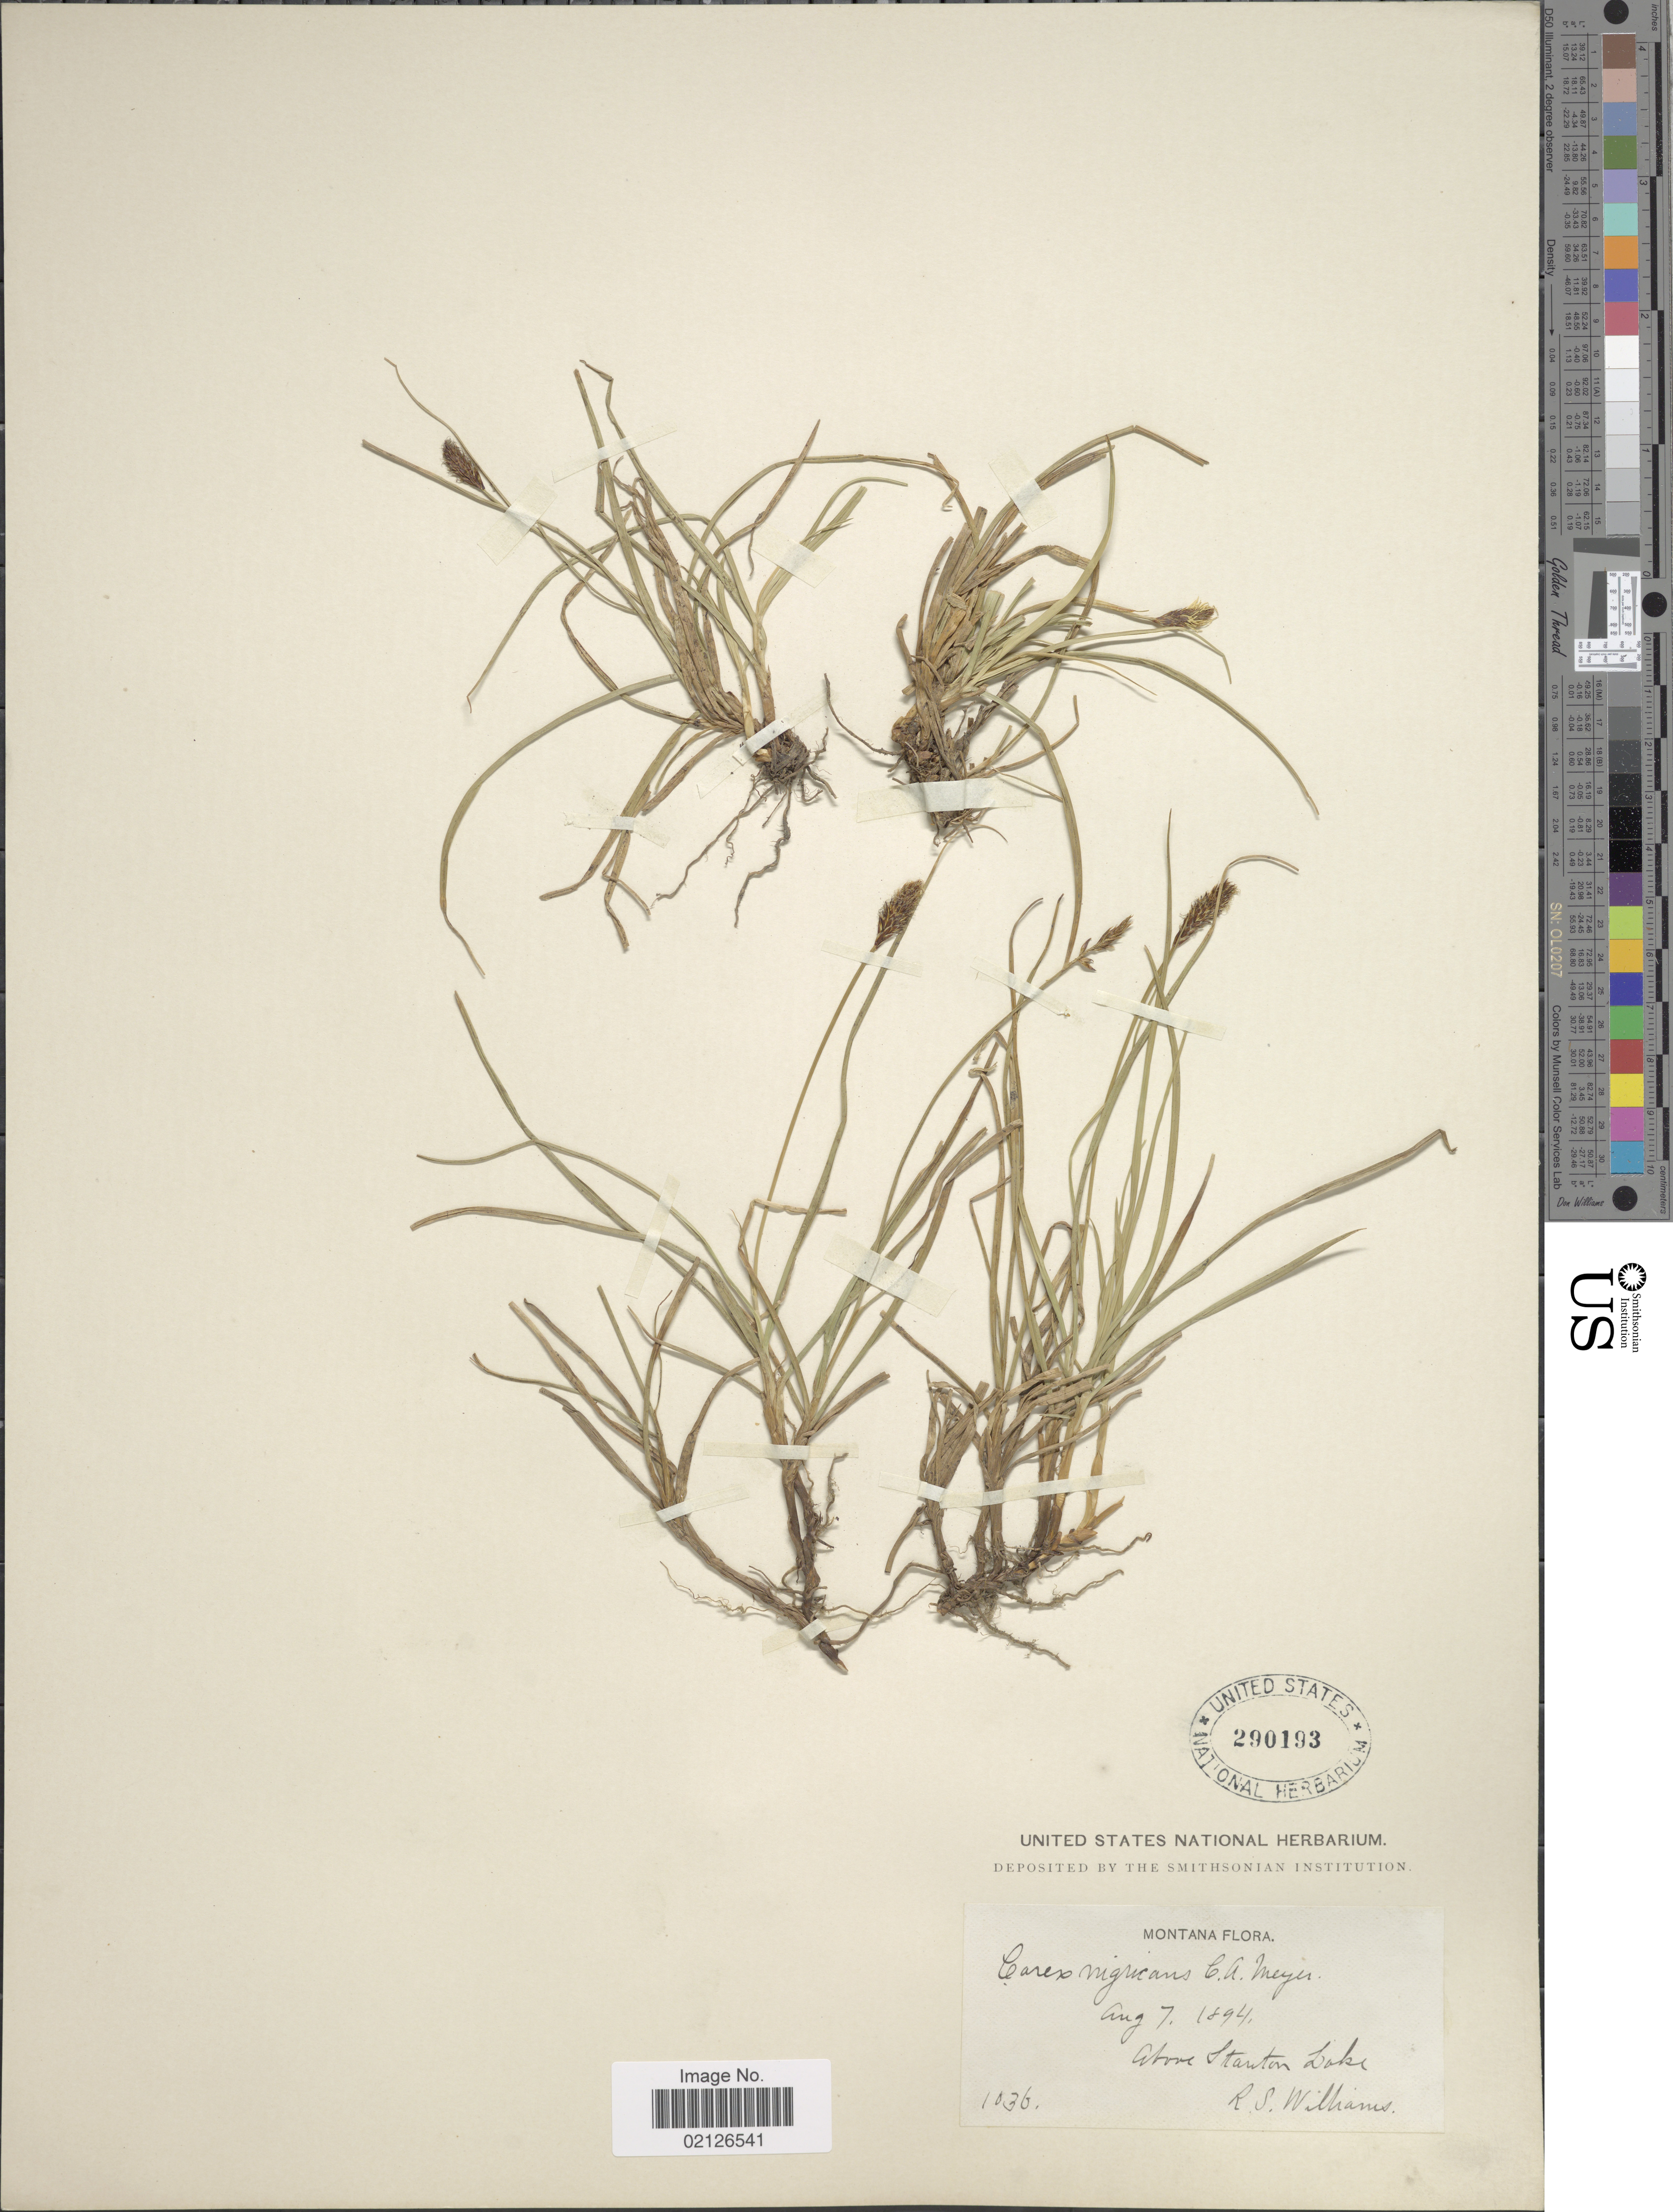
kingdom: Plantae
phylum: Tracheophyta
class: Liliopsida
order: Poales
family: Cyperaceae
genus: Carex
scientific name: Carex nigricans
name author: C.A. Mey.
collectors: R. S. Williams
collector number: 1036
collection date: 1894-08-07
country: United States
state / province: Montana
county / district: Flathead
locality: Above Stanton Lake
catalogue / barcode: US 290193